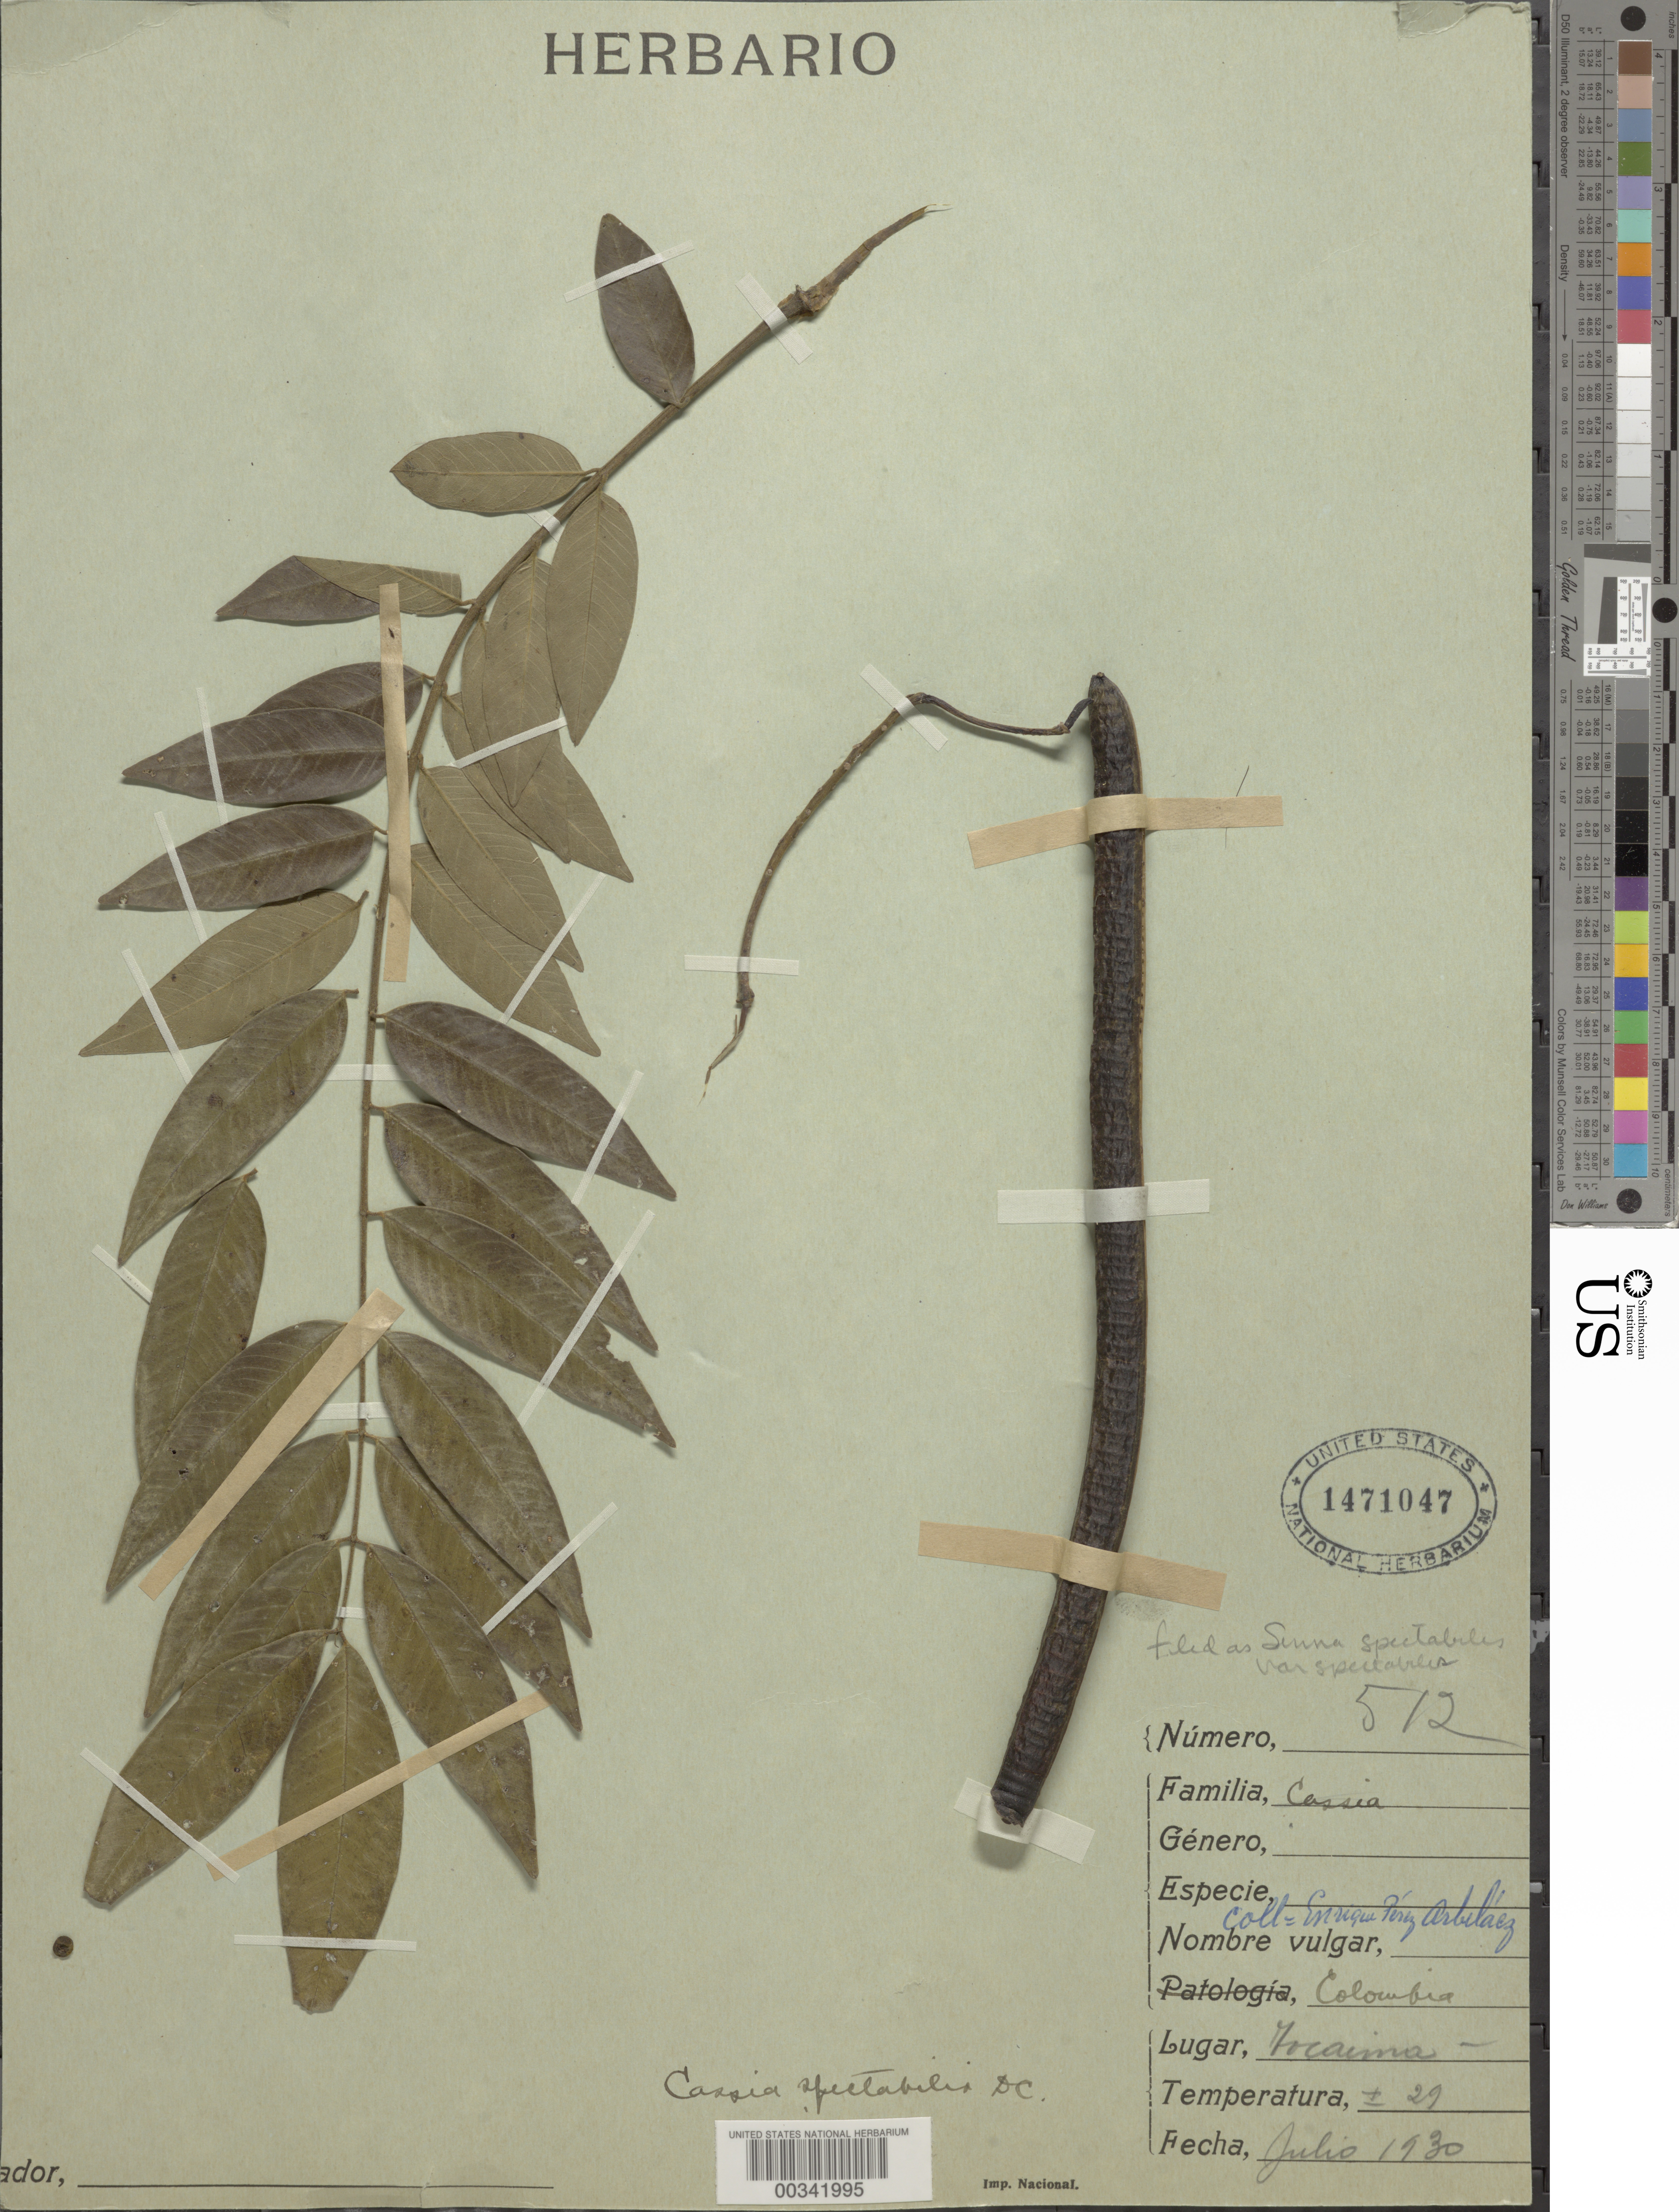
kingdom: Plantae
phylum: Tracheophyta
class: Magnoliopsida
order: Fabales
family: Fabaceae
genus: Senna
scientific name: Senna spectabilis var. spectabilis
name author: (DC.) H.S. Irwin & Barneby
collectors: E. Pérez Arbeláez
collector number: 512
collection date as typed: Jul 1930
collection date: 1930-07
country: Colombia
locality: Tocaima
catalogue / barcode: US 1471047